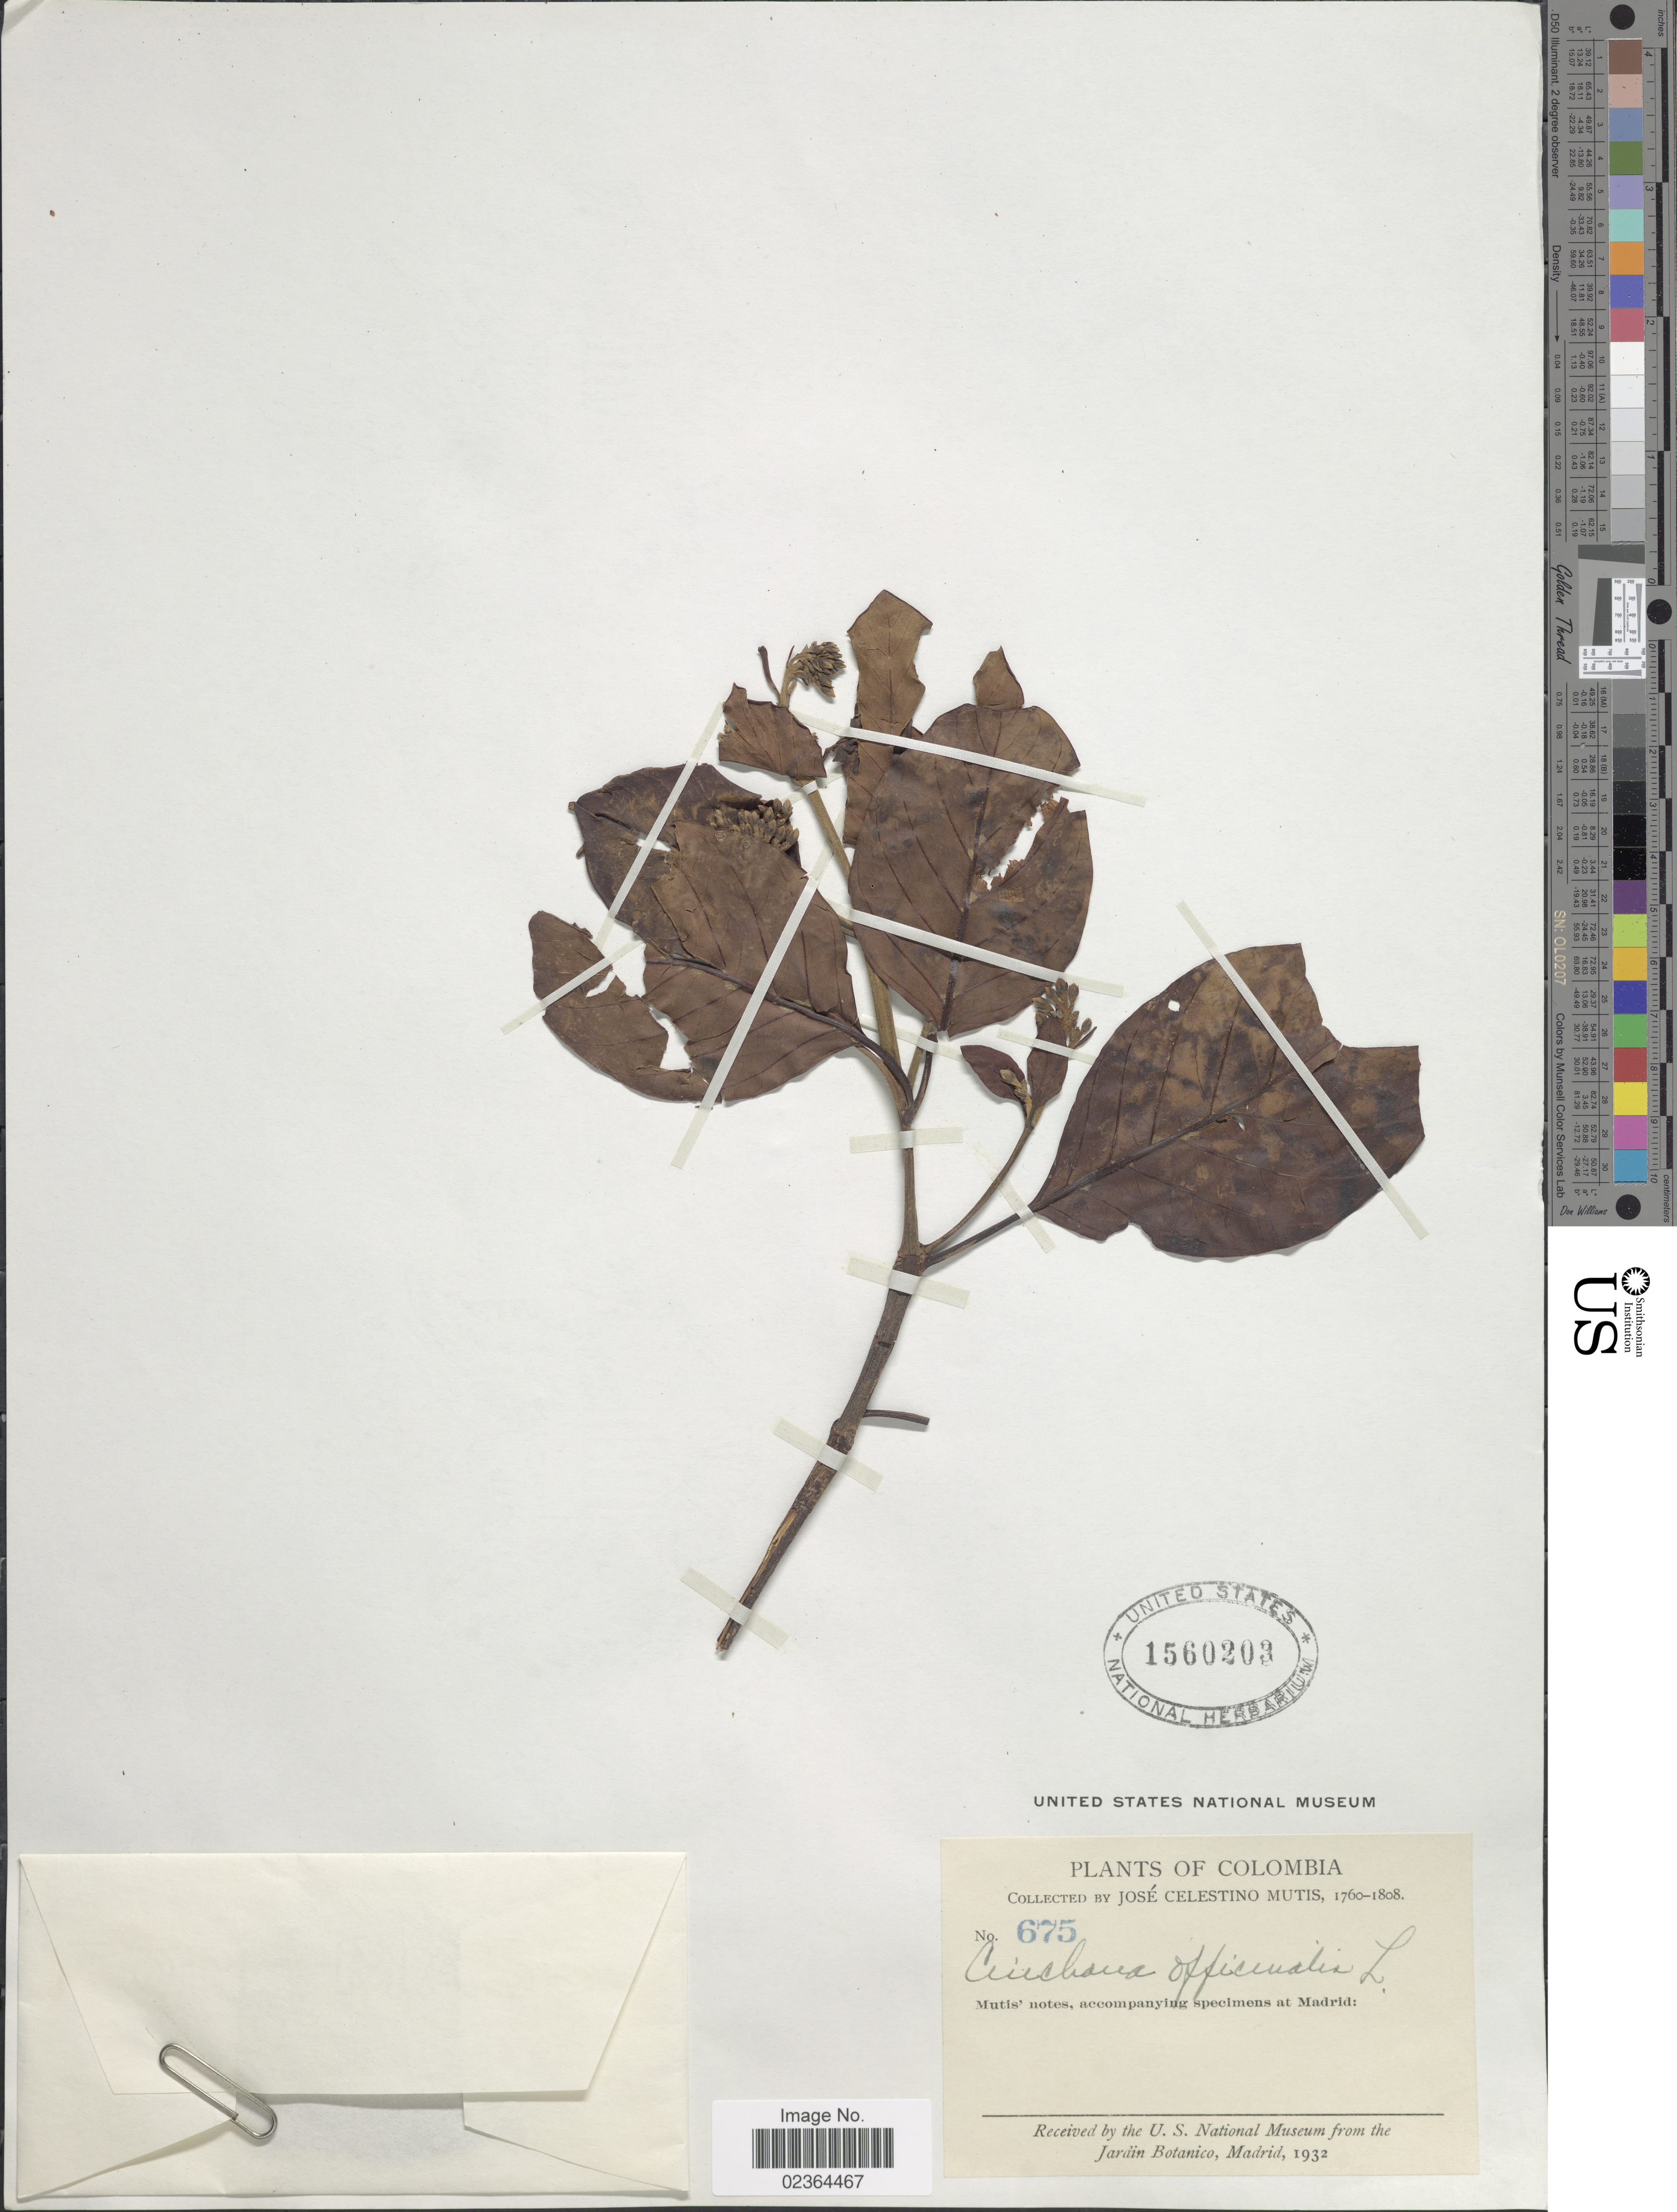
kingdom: Plantae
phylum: Tracheophyta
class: Magnoliopsida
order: Gentianales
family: Rubiaceae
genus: Cinchona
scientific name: Cinchona officinalis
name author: L.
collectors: J. C. B. Mutis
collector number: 675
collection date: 1760/1808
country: Colombia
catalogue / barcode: US 1560203